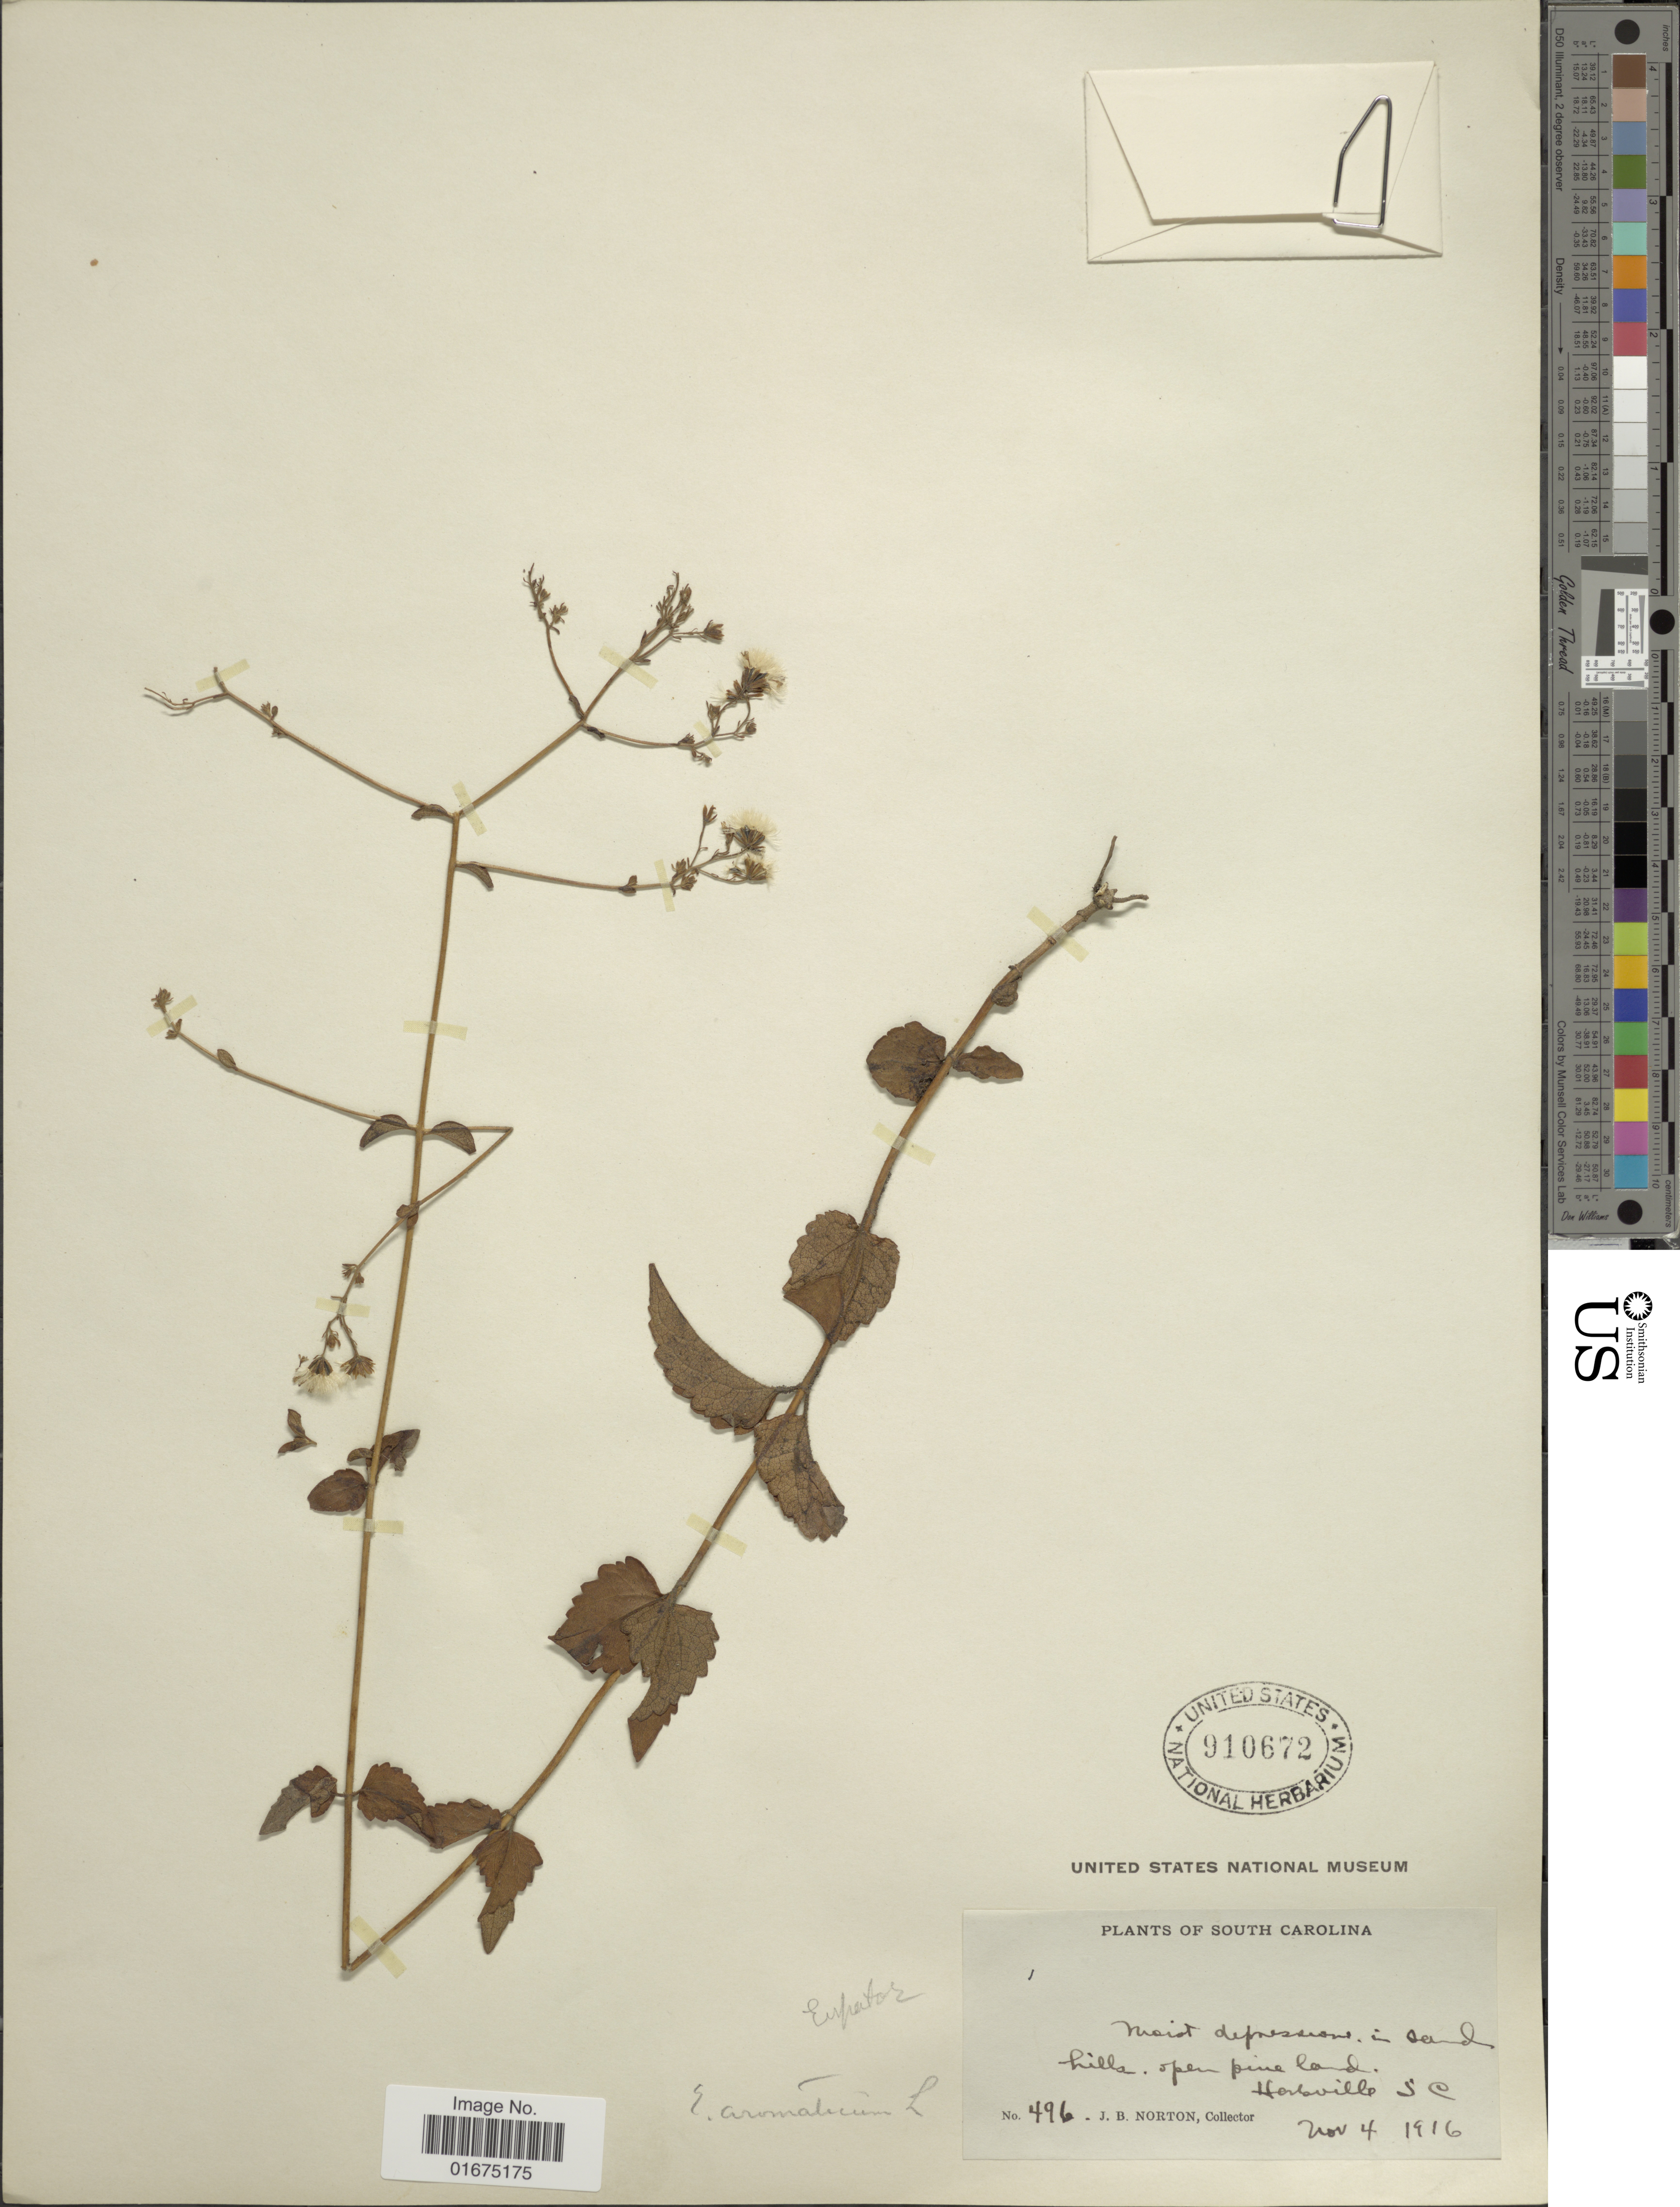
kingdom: Plantae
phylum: Tracheophyta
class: Magnoliopsida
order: Asterales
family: Asteraceae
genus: Ageratina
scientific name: Ageratina aromatica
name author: (L.) Spach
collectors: J. B. Norton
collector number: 496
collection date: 1916-11-04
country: United States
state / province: South Carolina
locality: Hartsville.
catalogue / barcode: US 910672